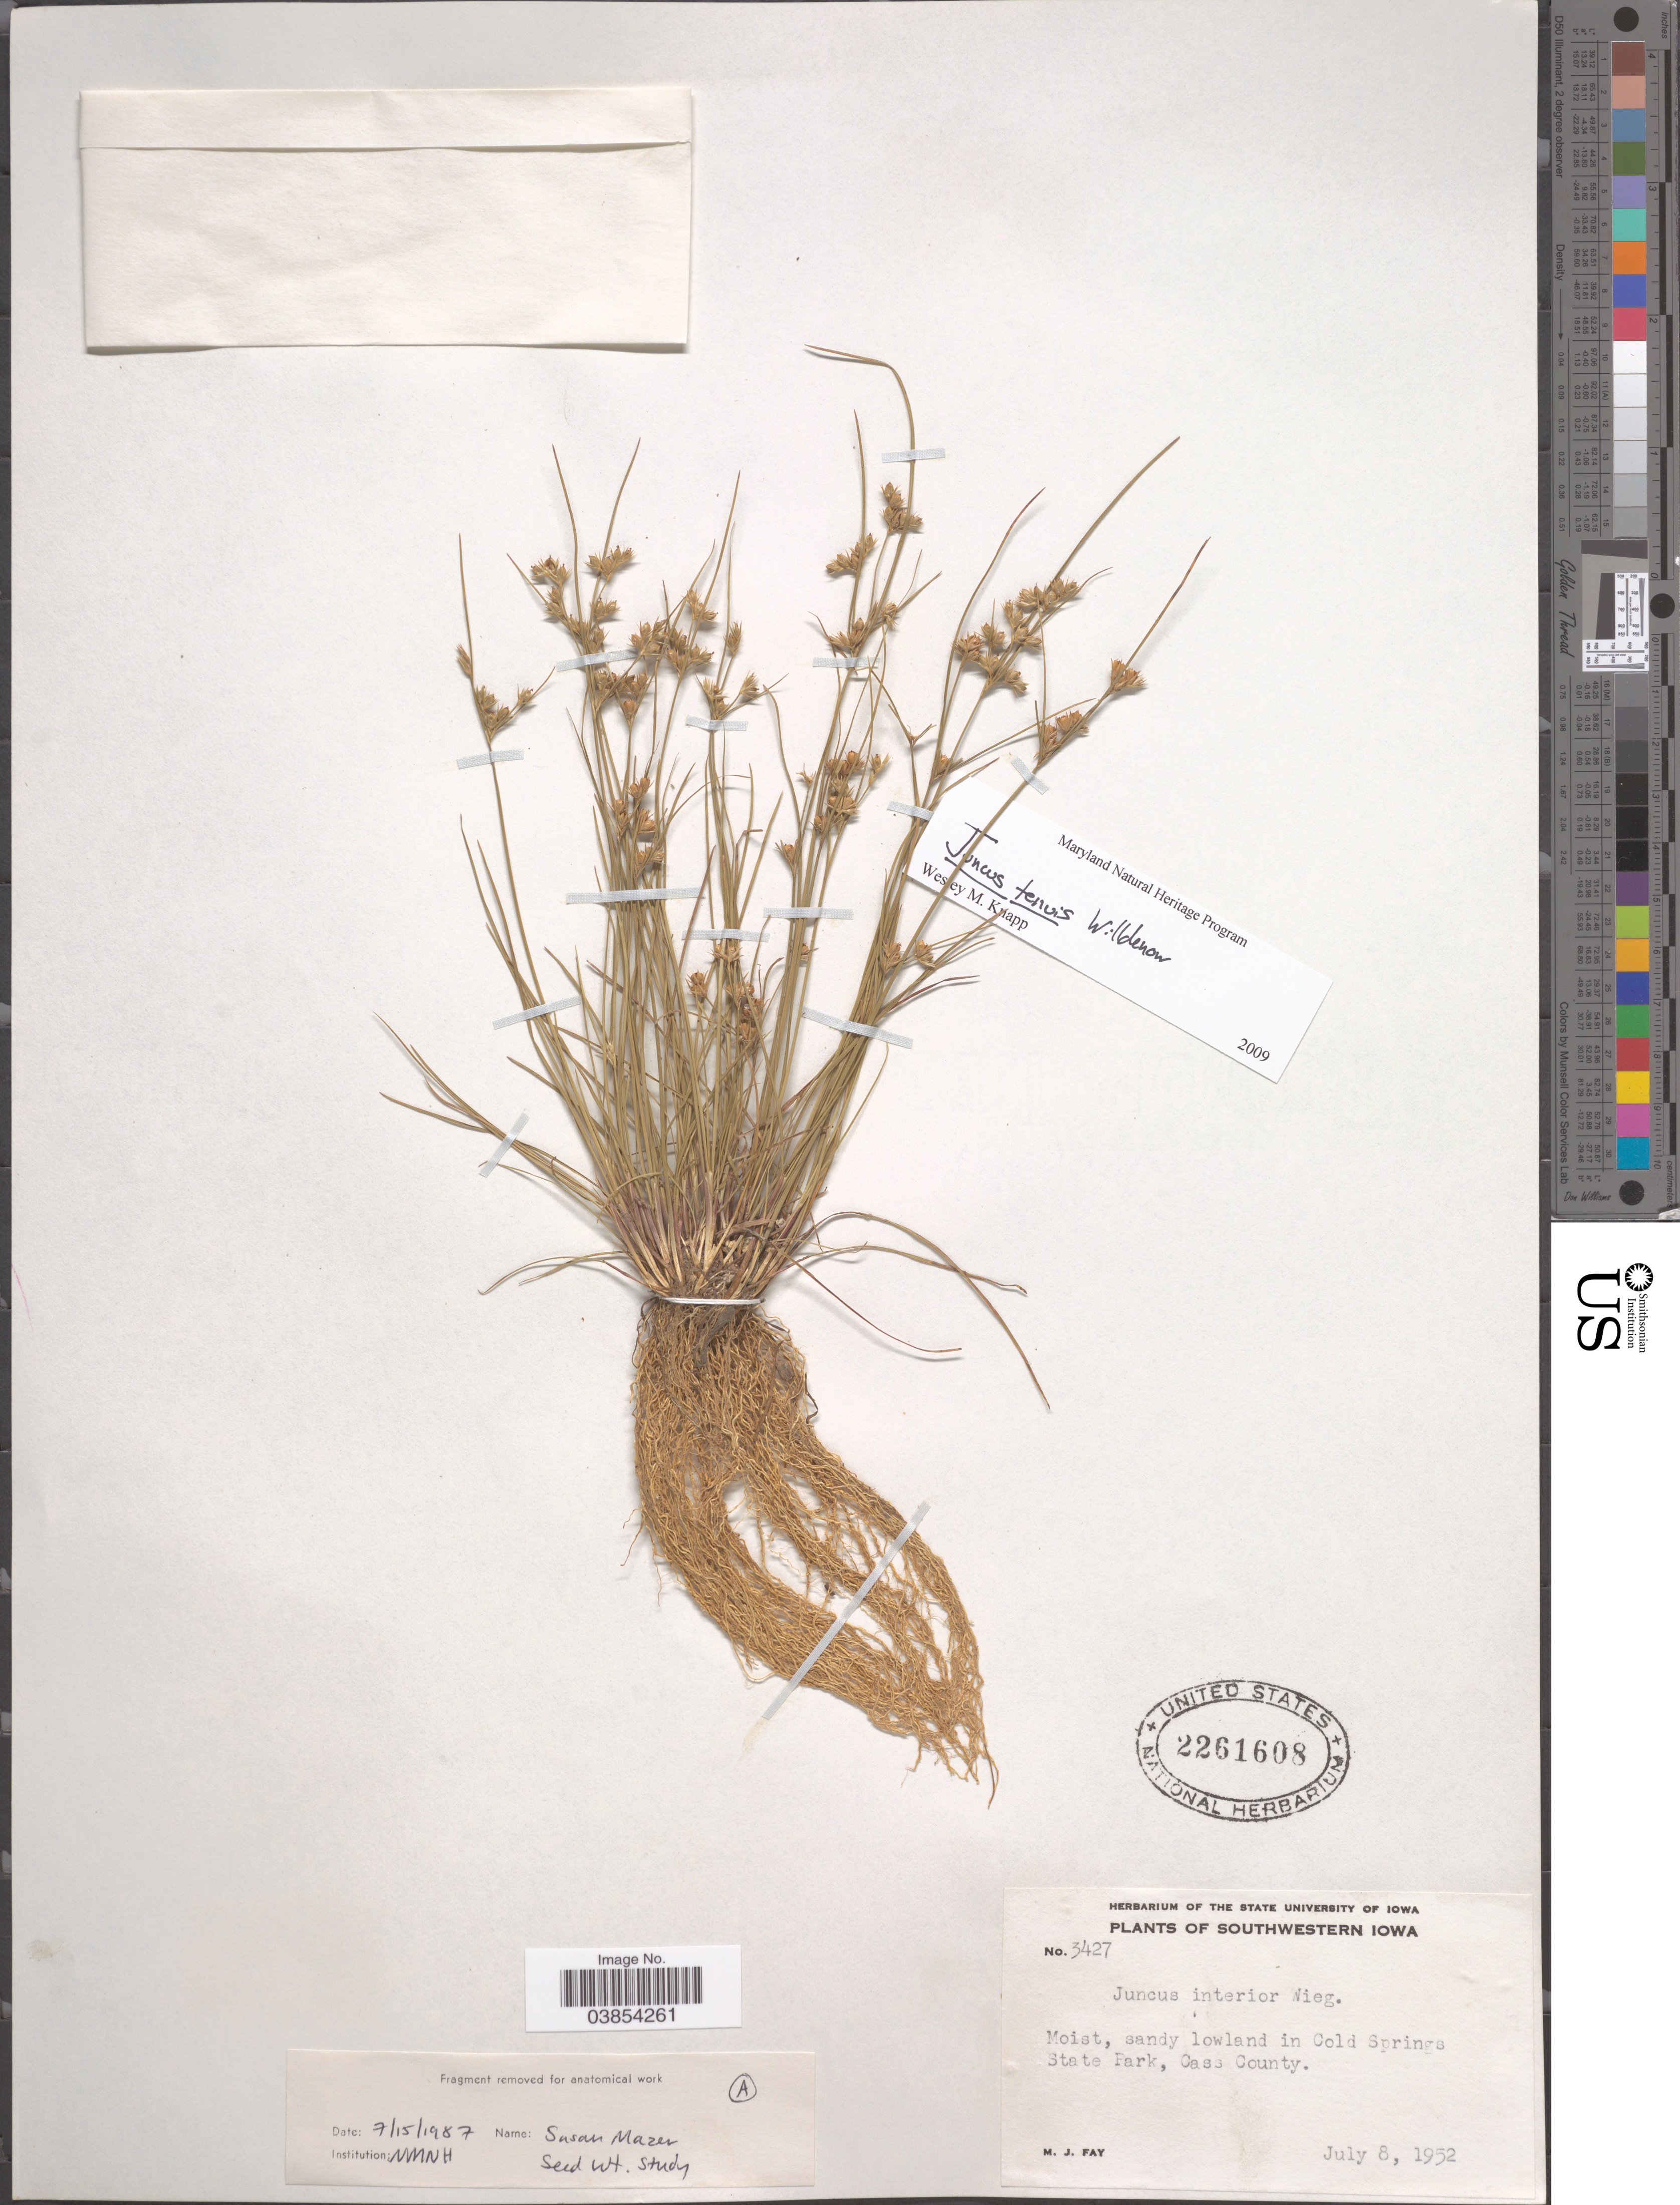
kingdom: Plantae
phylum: Tracheophyta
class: Liliopsida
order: Poales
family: Juncaceae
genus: Juncus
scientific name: Juncus interior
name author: Wiegand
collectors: M. Fay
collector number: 3427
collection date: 1952-07-08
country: United States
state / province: Iowa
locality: Southwestern Iowa. Moist, sandy lowland in Cold Springs State Park, Cass County.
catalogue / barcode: US 2261608